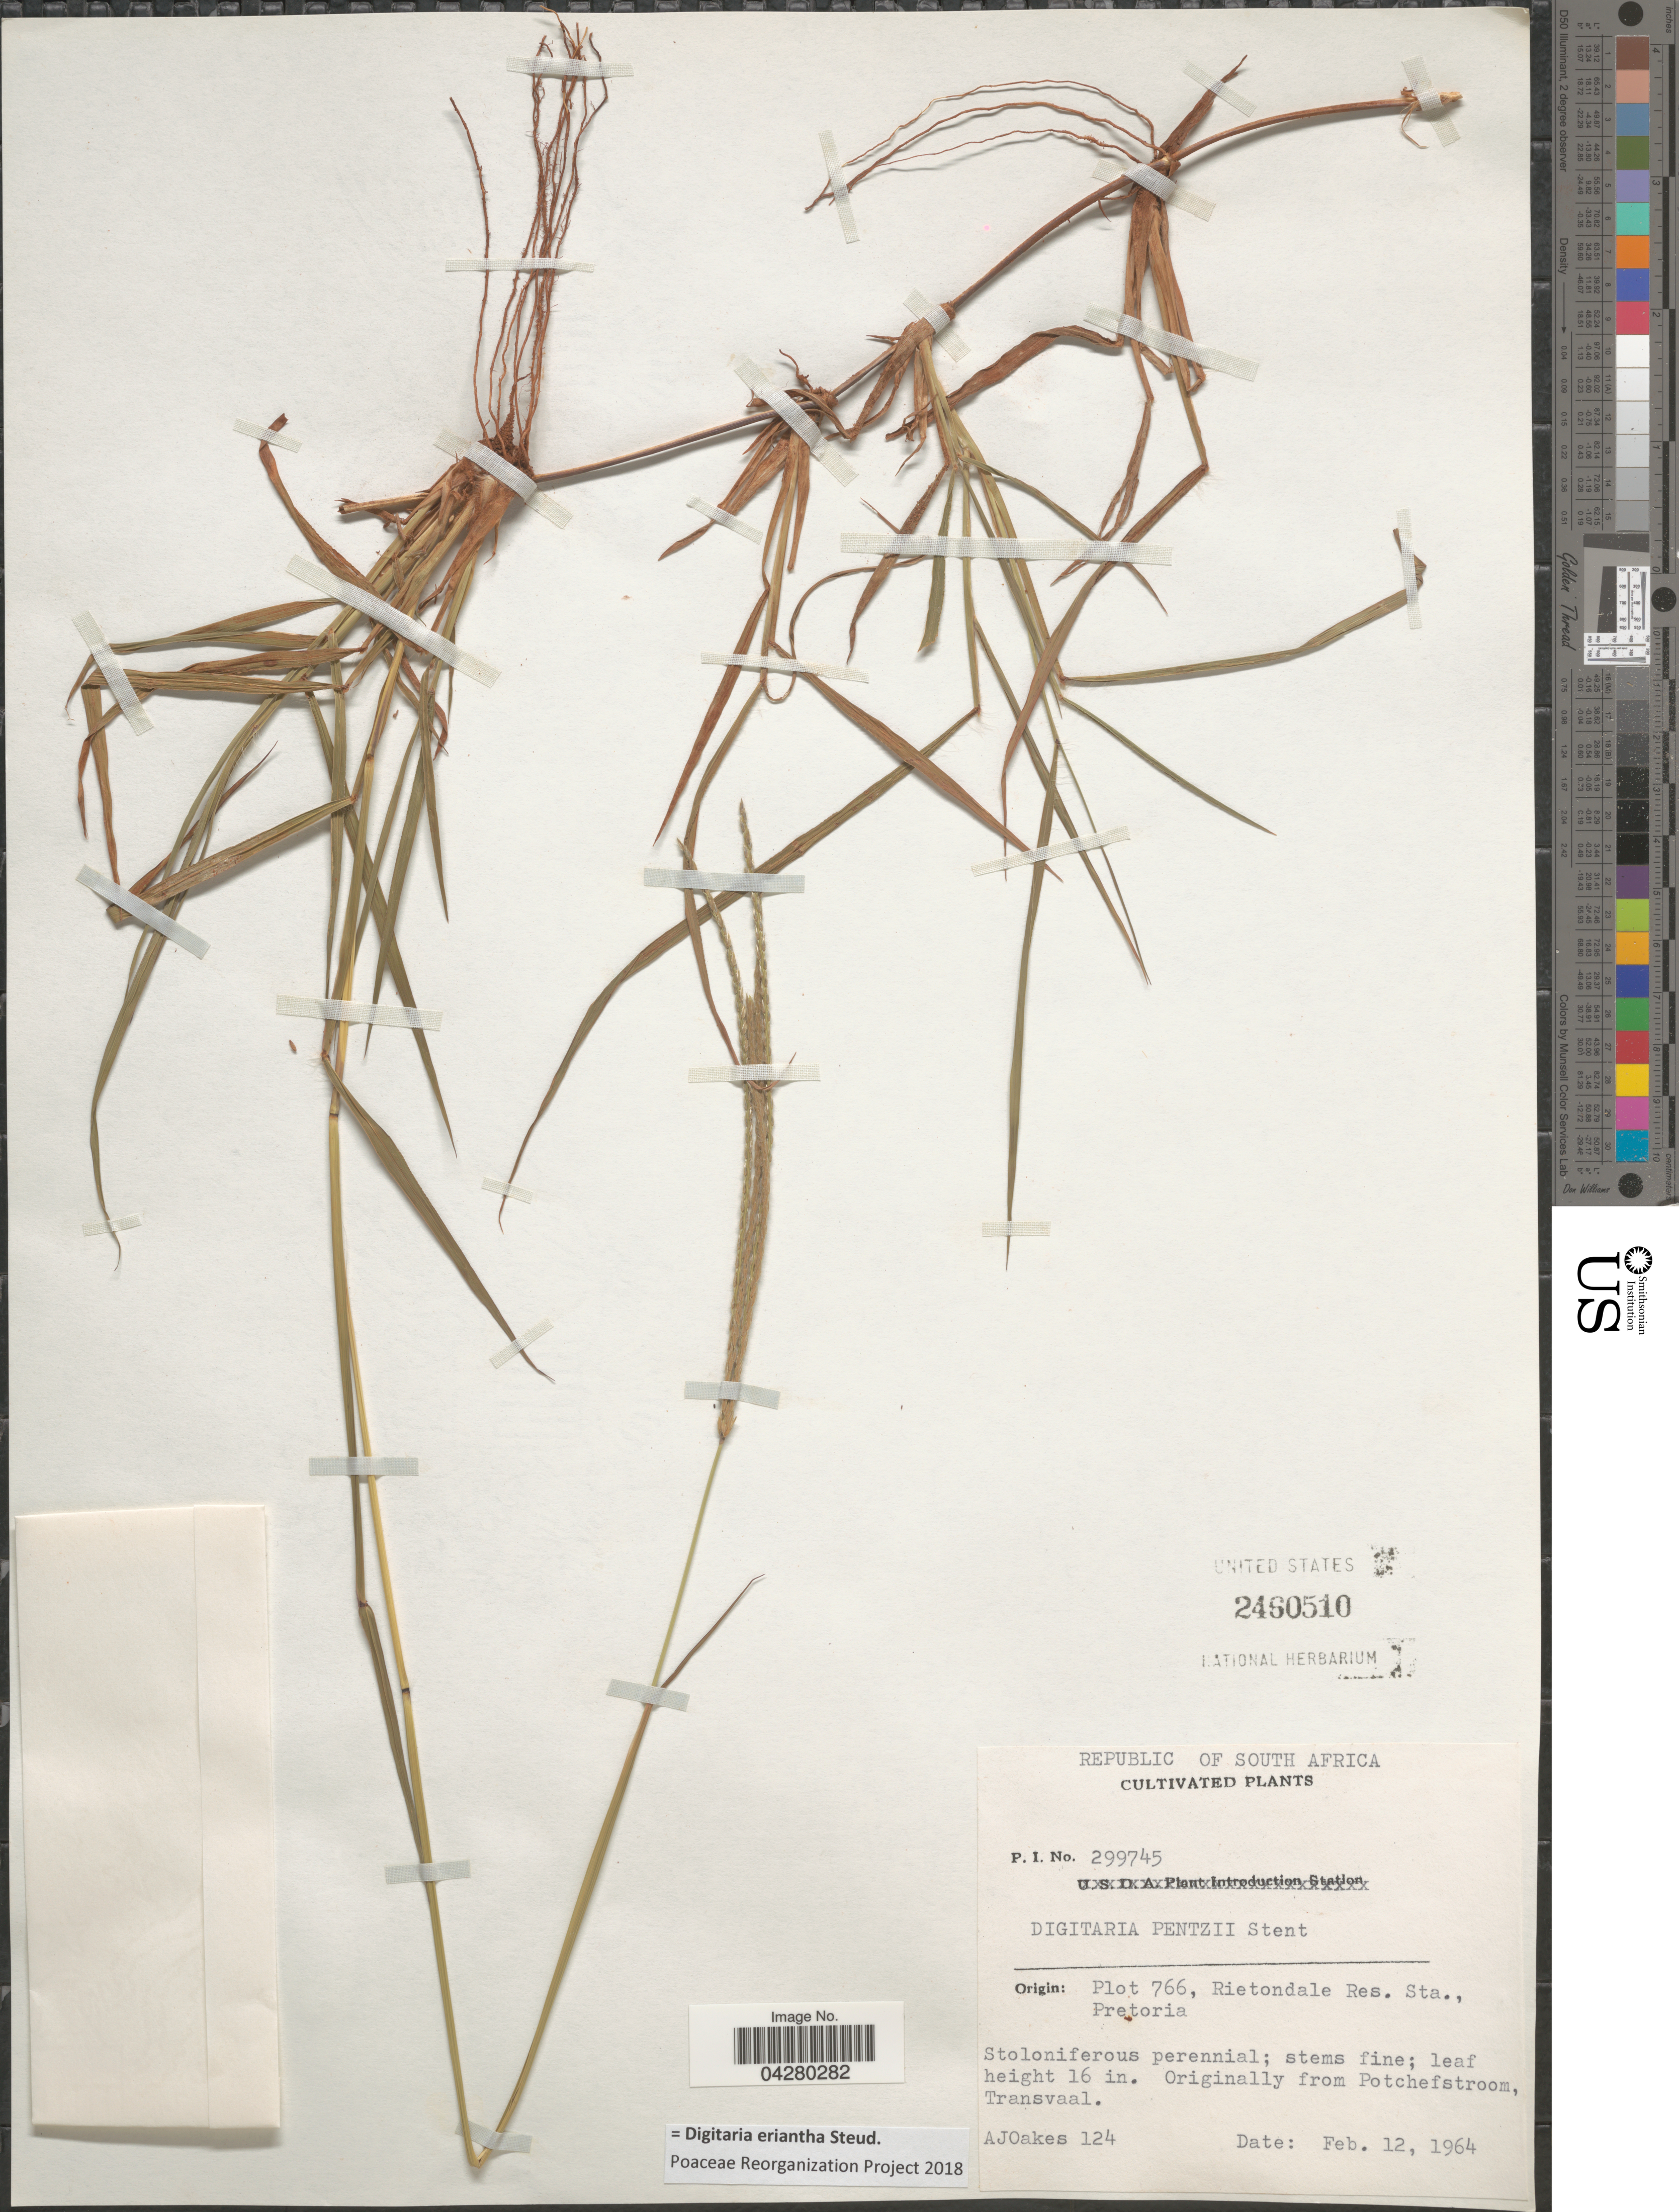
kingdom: Plantae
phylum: Tracheophyta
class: Liliopsida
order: Poales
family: Poaceae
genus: Digitaria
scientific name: Digitaria eriantha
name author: Steud.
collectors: A. Oakes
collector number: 124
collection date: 1964-02-12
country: South Africa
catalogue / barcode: US 2460510